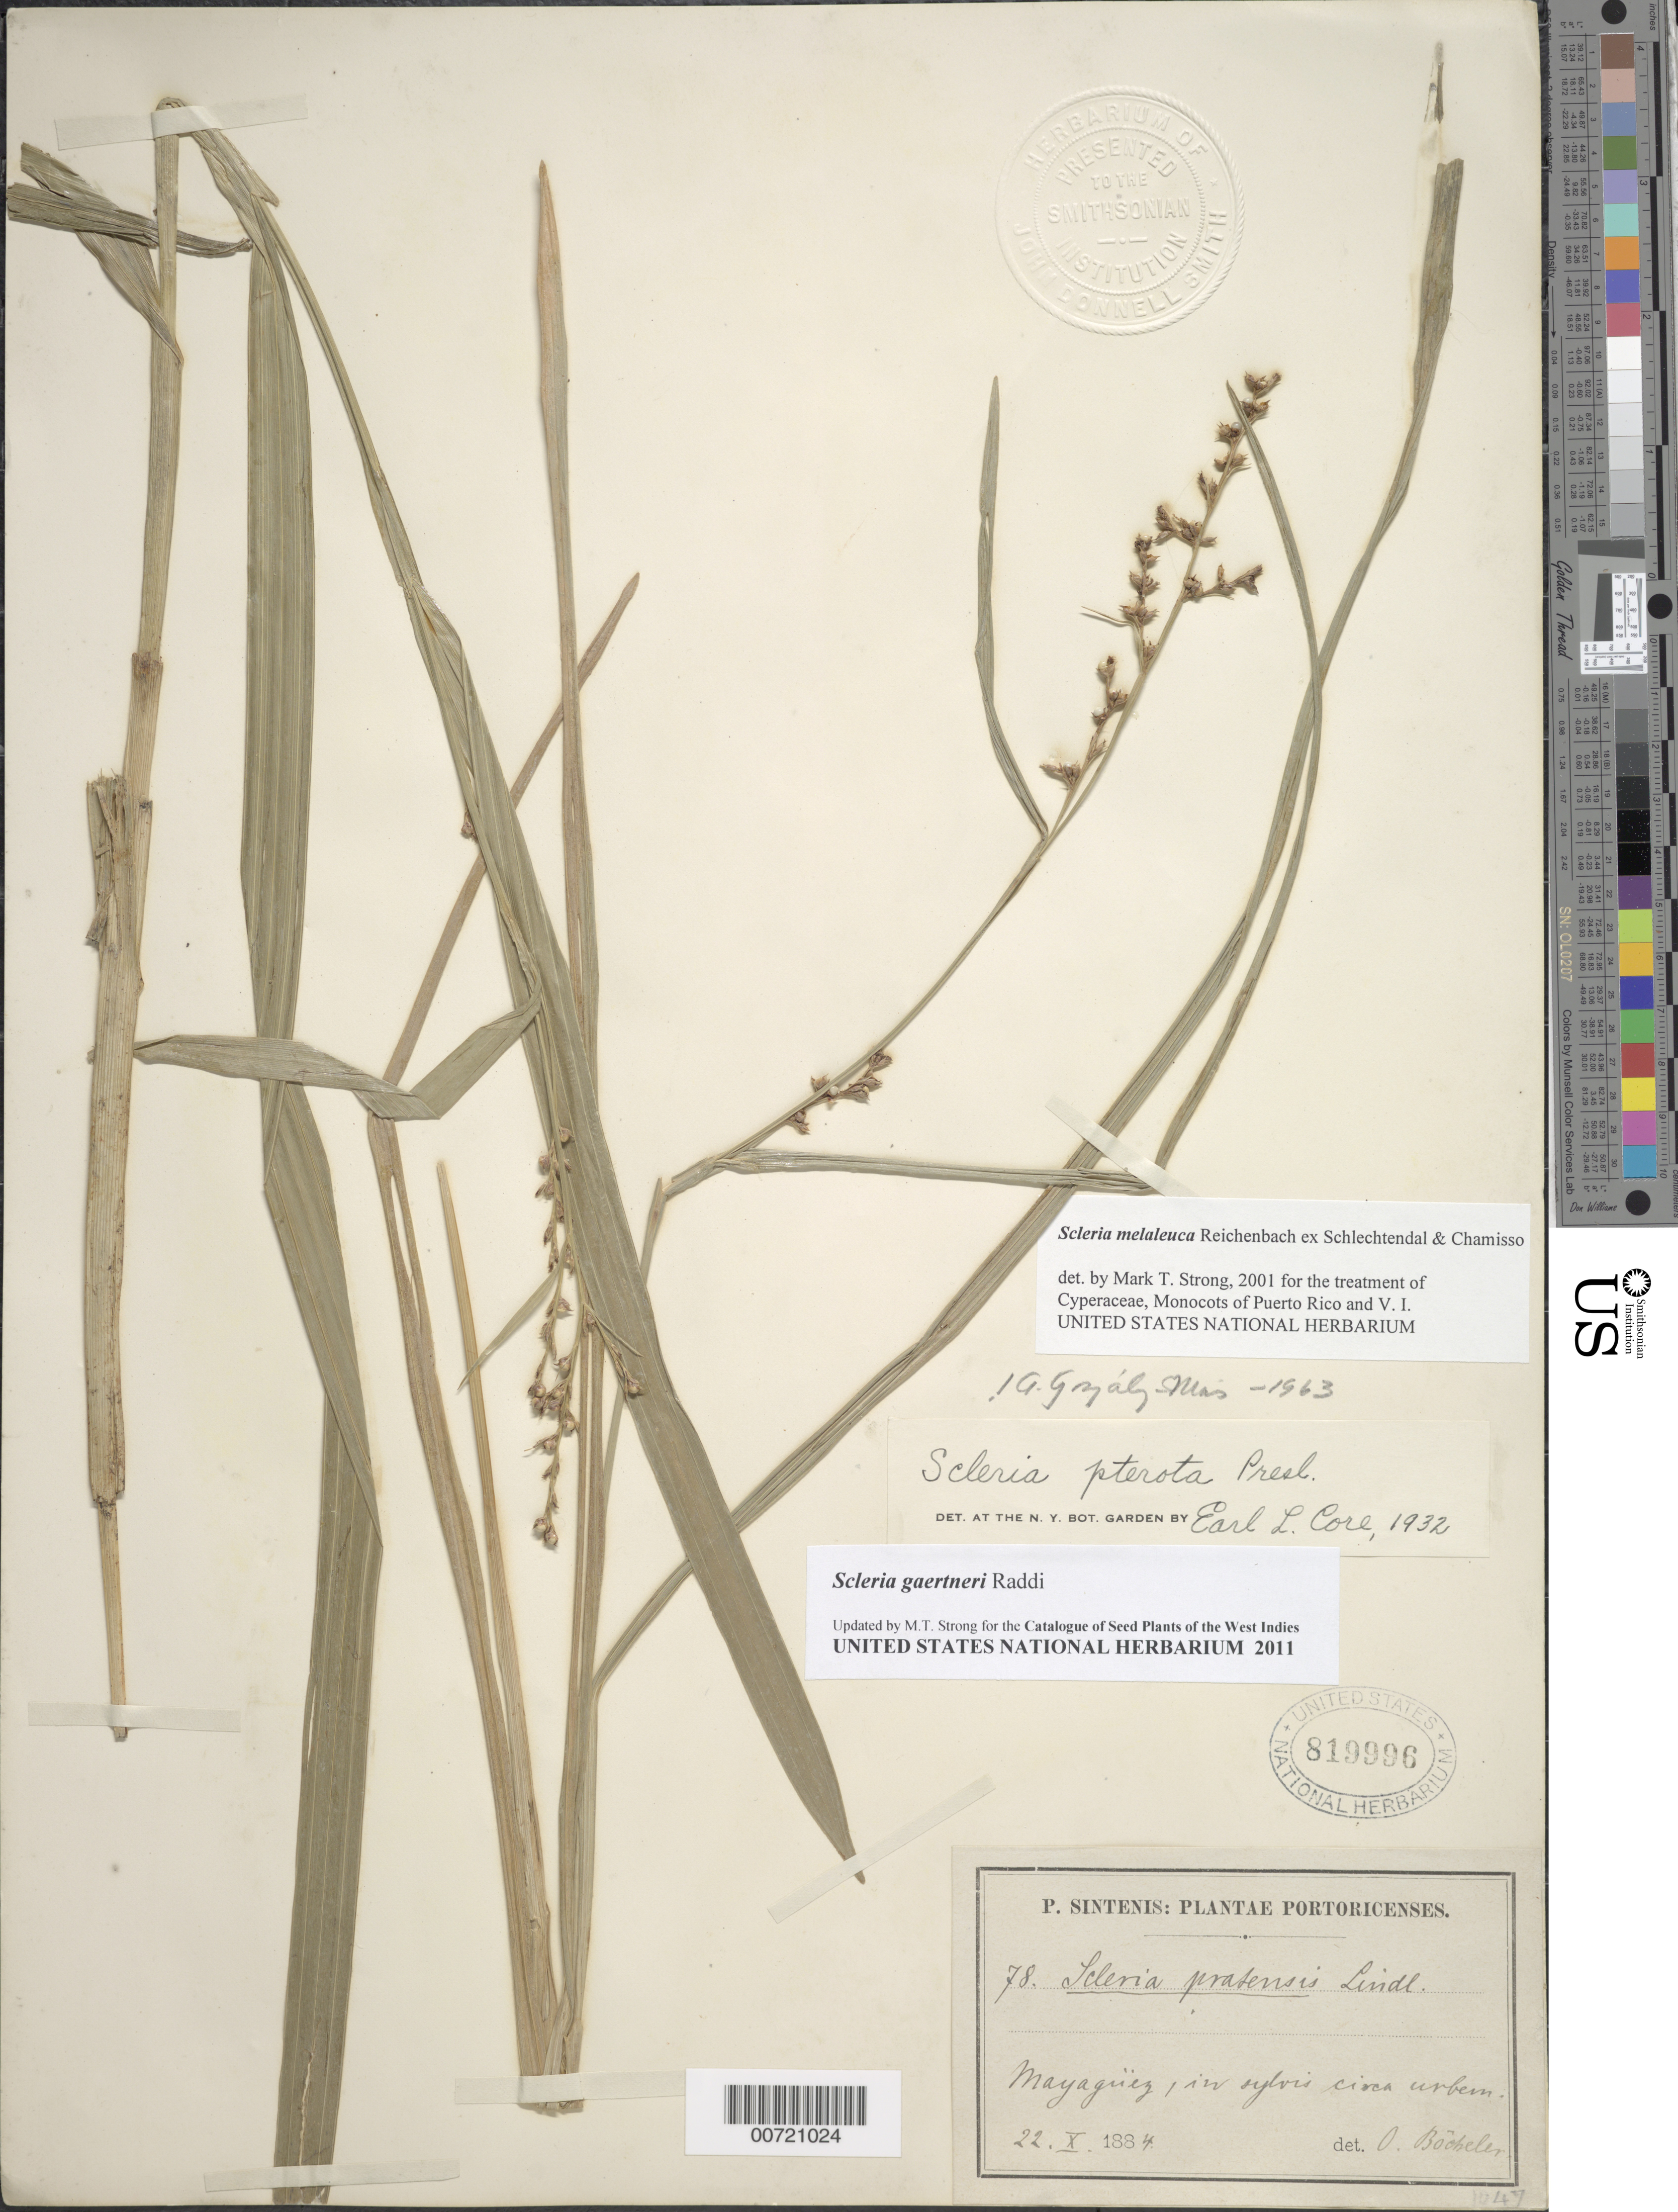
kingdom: Plantae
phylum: Tracheophyta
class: Liliopsida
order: Poales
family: Cyperaceae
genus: Scleria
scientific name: Scleria gaertneri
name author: Raddi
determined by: Strong, M. T., (US), Smithsonian Institution - National Museum of Natural History (UNITED STATES)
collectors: P. Sintenis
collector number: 78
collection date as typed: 22 Oct 1884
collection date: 1884-10-22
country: Puerto Rico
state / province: Mayagüez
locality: Mayagüez.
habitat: In sylvis circa urbein.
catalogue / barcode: US 819996